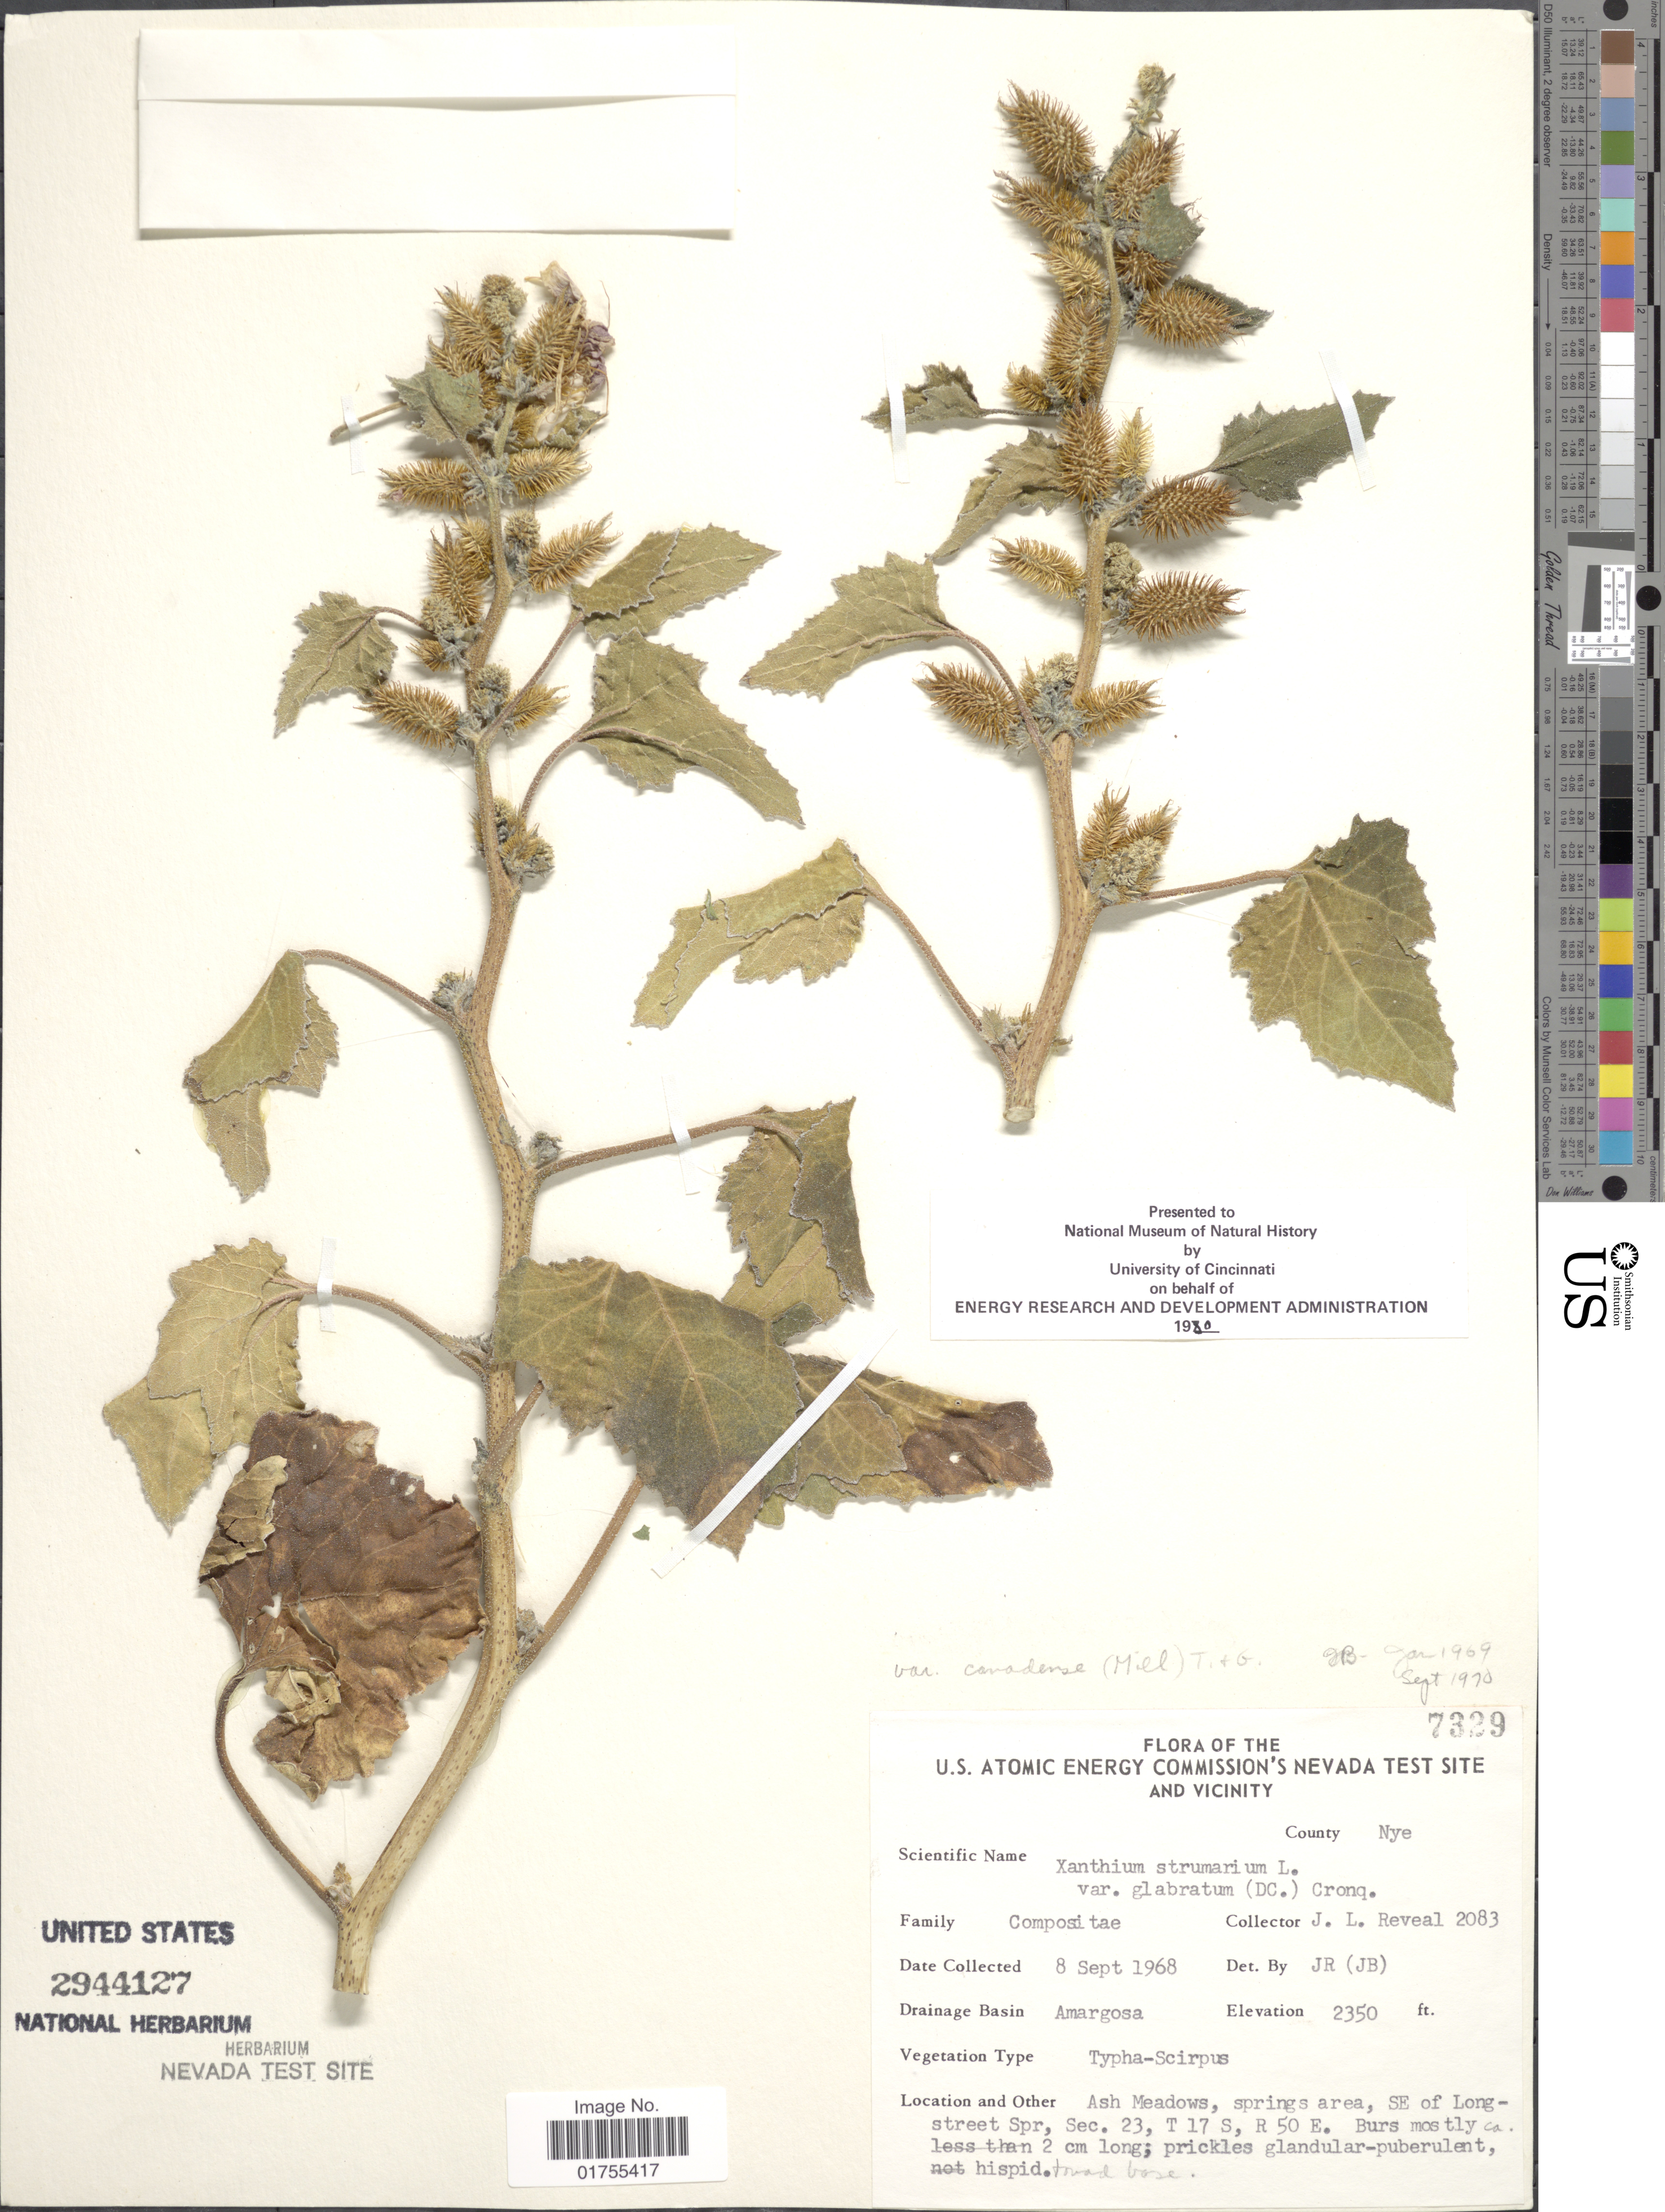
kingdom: Plantae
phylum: Tracheophyta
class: Magnoliopsida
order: Asterales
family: Asteraceae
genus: Xanthium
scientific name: Xanthium strumarium var. glabratum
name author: Mill.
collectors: J. L. Reveal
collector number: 2083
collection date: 1968-09-08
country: United States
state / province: Nevada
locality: U.S. Atomic Energy Commission's Nevada Test Site and Vicinity, County: Nye, Drainage Basin: Amargosa, springs area, SE of Long street Spr, Sec 23, T 17 S, R 50 E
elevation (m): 716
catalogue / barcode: US 2944127